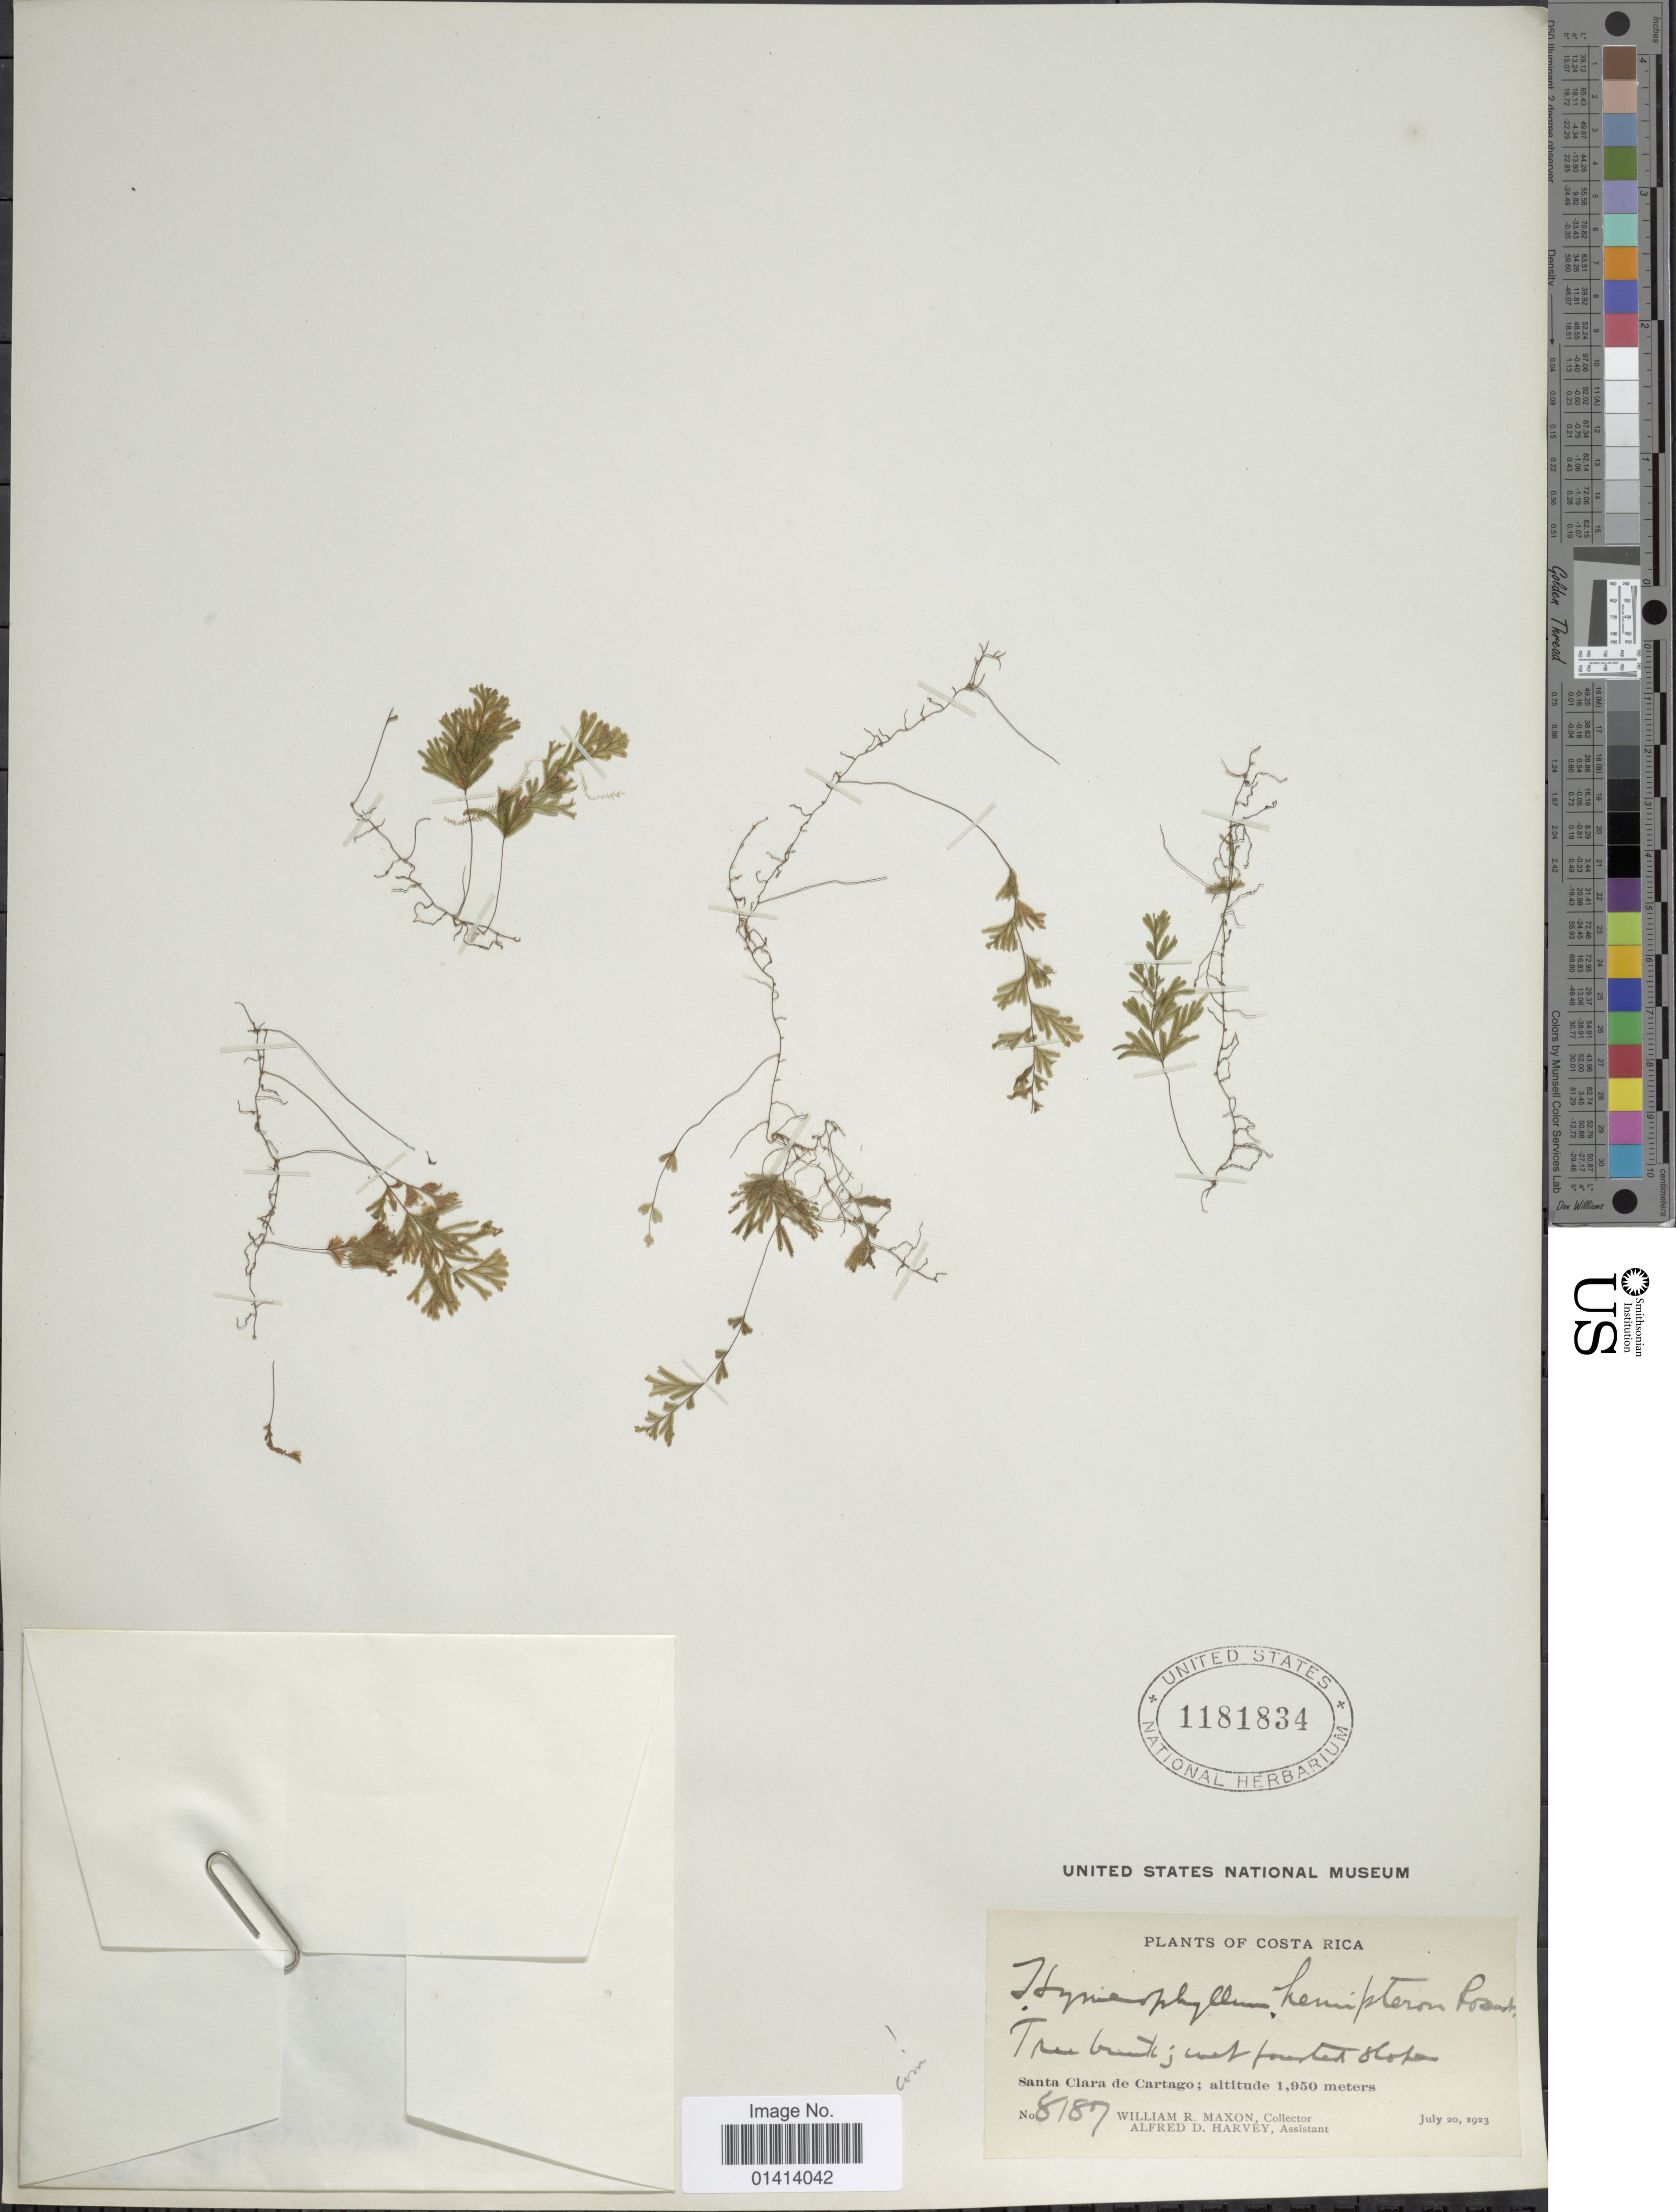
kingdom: Plantae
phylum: Tracheophyta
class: Polypodiopsida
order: Hymenophyllales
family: Hymenophyllaceae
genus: Hymenophyllum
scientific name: Hymenophyllum hemipteron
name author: Rosenst.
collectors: W. R. Maxon & A. D. Harvey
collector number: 8187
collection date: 1923-07-20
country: Costa Rica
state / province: Cartago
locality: Santa Clara de Cartago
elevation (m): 1950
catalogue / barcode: US 1181834